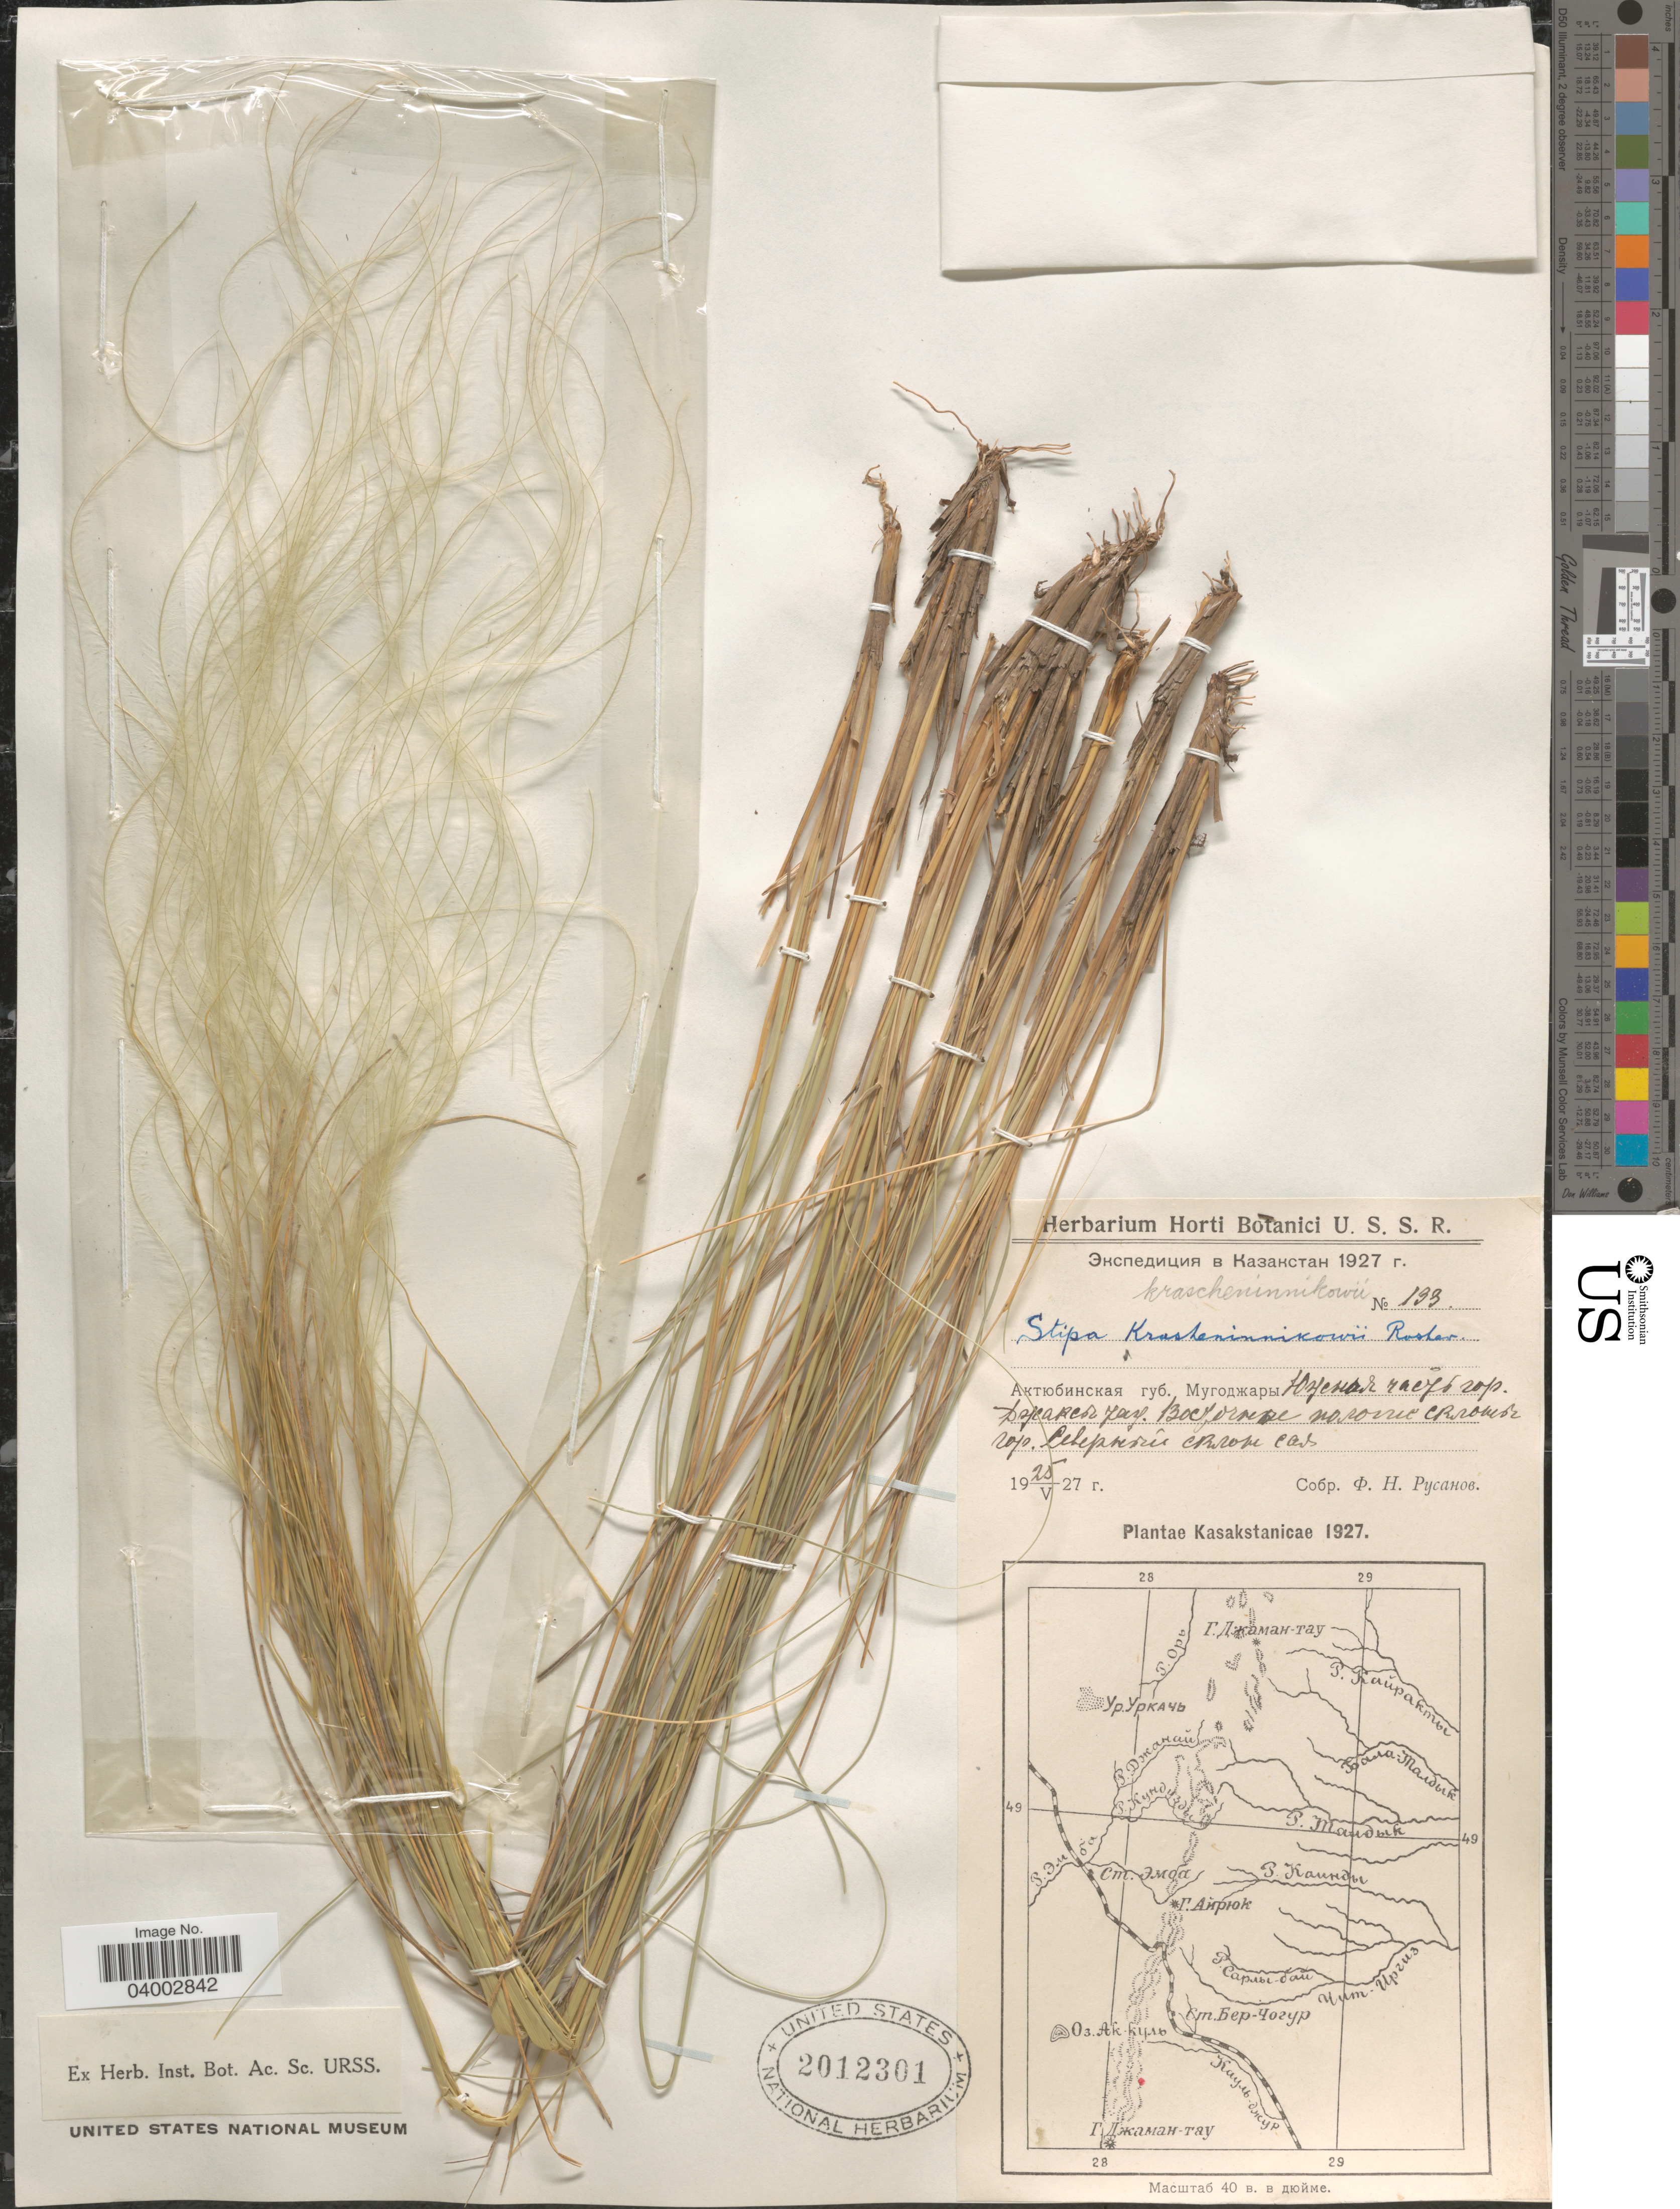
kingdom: Plantae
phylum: Tracheophyta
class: Liliopsida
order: Poales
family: Poaceae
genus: Stipa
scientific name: Stipa krascheninnikowii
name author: Roshev.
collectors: F. Rusanov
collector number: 133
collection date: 1927-05-25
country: Kazakhstan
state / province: Aqtobe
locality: Mugodzhary Mts.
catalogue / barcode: US 2012301